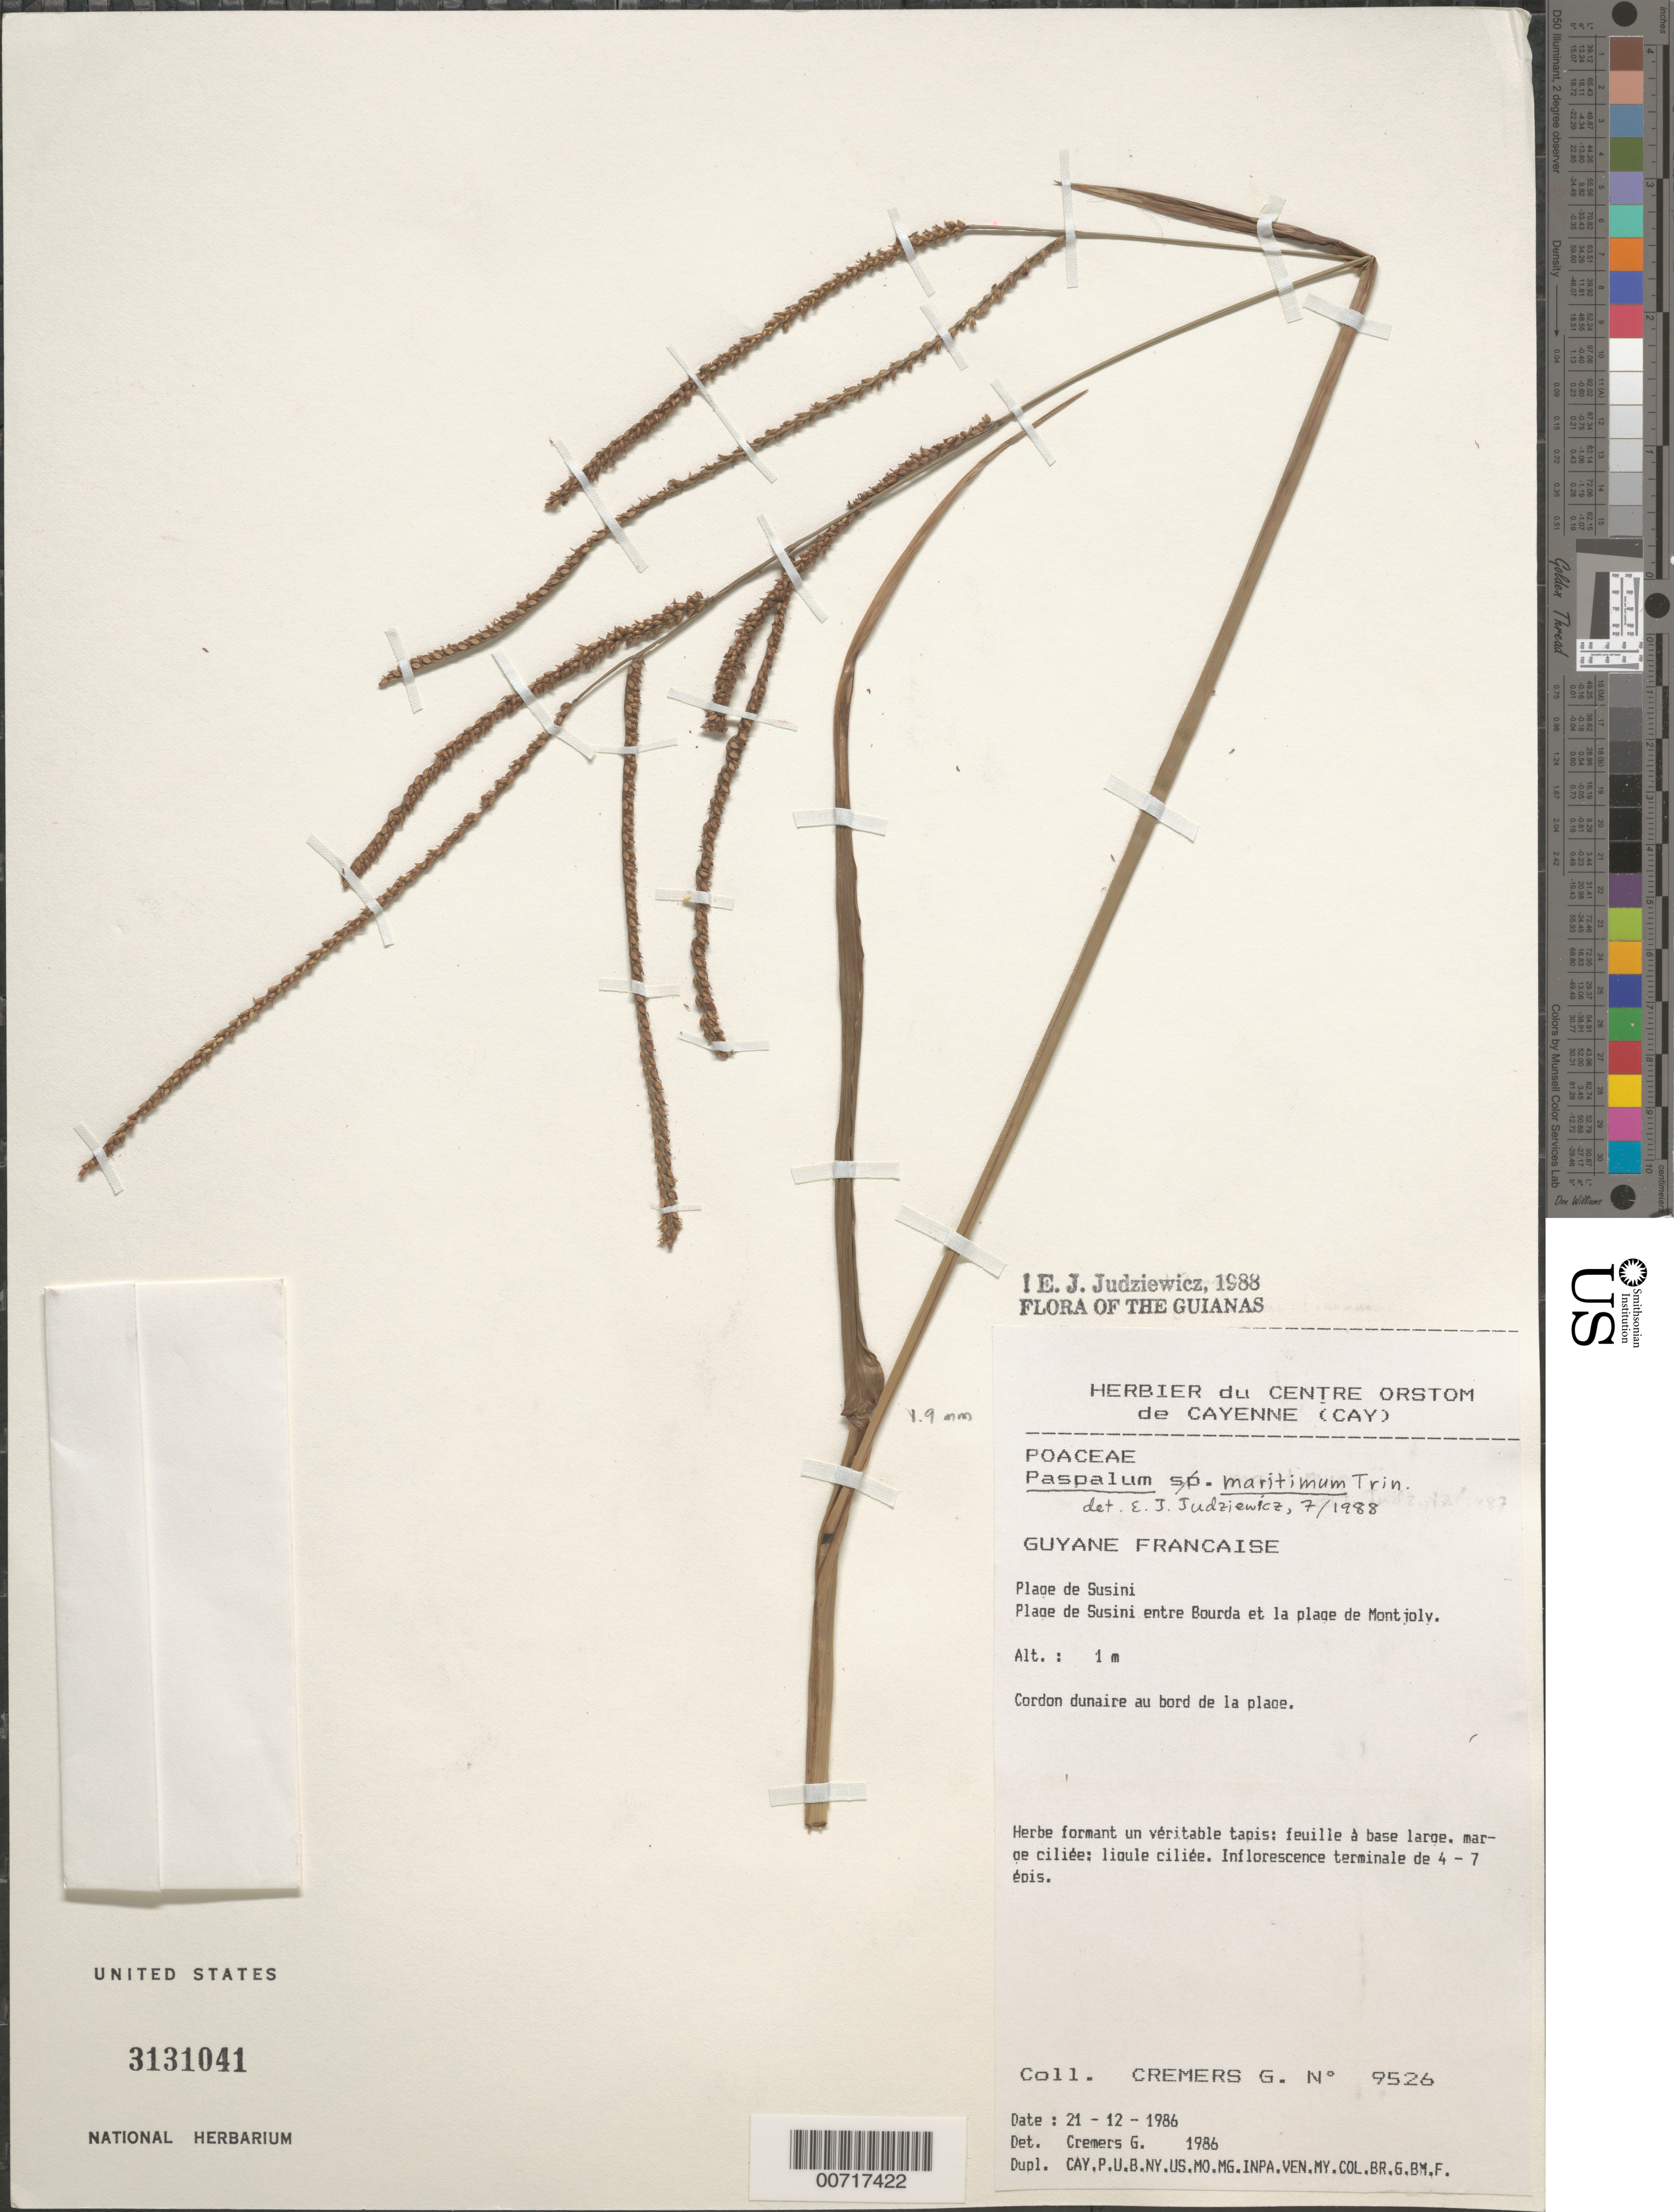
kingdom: Plantae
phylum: Tracheophyta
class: Liliopsida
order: Poales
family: Poaceae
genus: Paspalum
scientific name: Paspalum maritimum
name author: Trin.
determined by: Judziewicz, E. J.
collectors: G. Cremers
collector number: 9526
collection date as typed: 21-Dec-86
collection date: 1986-12-21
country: French Guiana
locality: Plage de Susini, entre Bourda & la plage de Montjoly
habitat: Cordon dunaire au bord de la plage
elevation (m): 1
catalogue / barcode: US 3131041